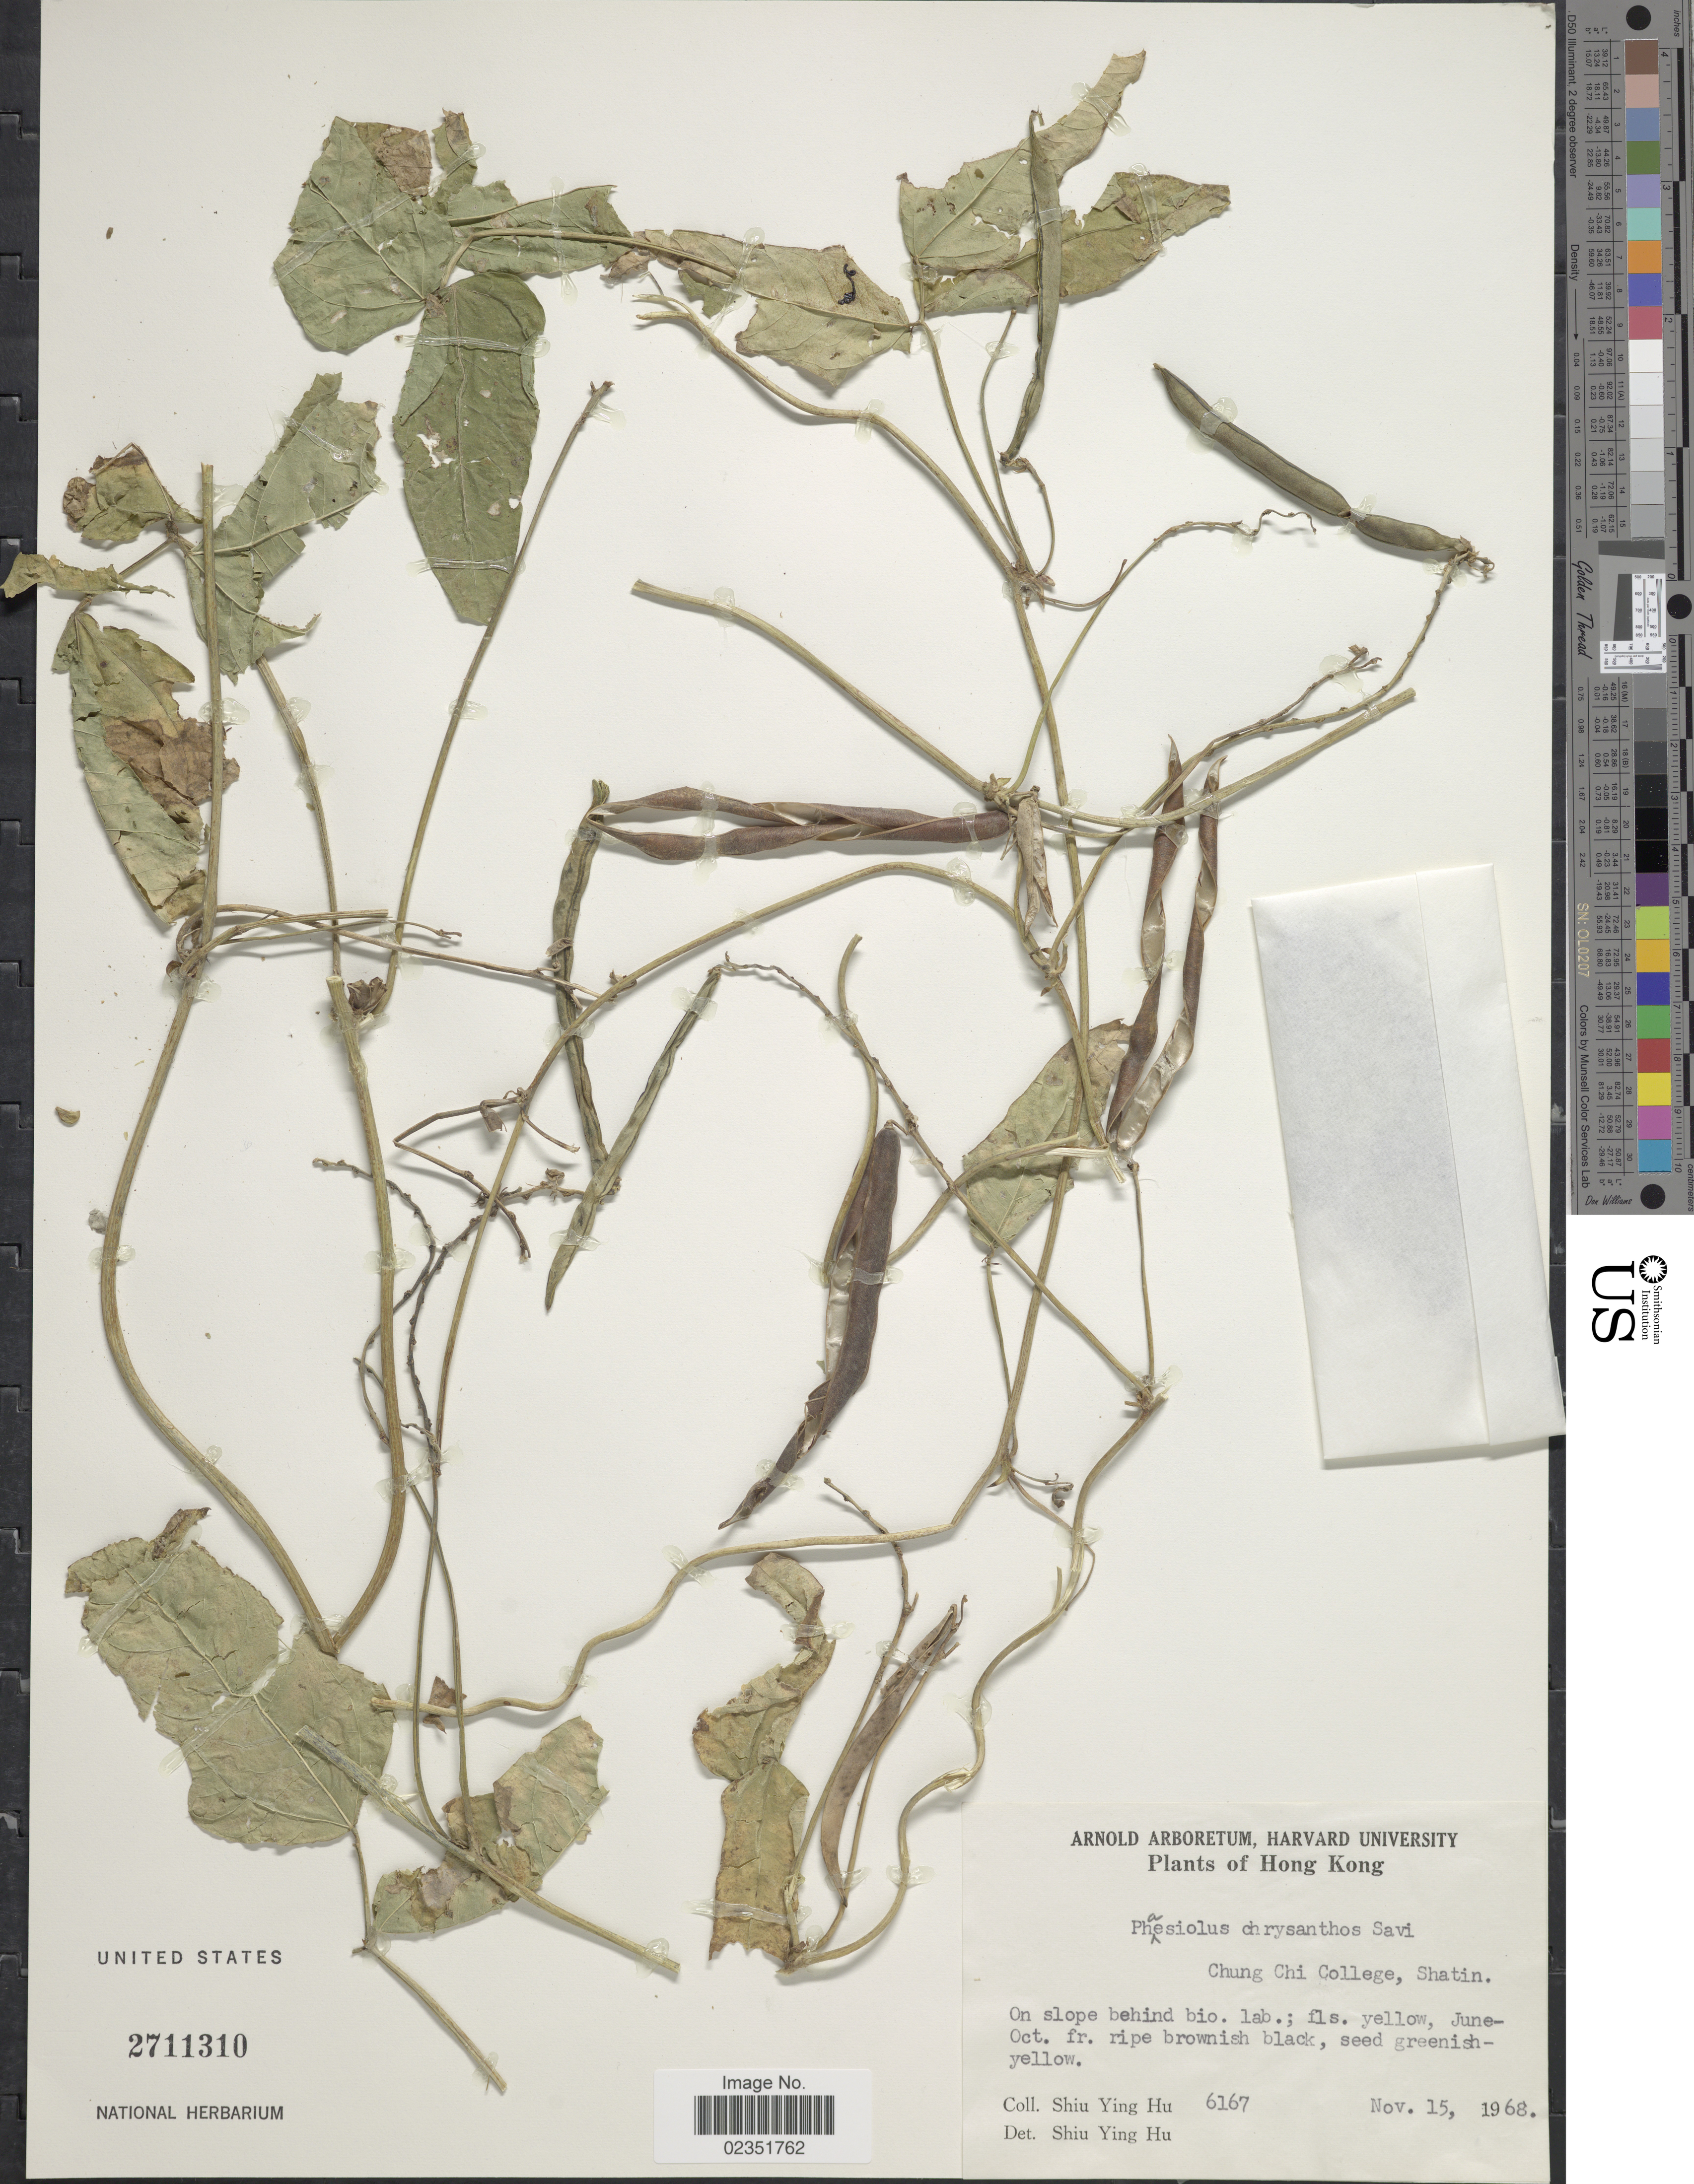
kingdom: Plantae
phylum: Tracheophyta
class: Magnoliopsida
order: Fabales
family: Fabaceae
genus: Phaseolus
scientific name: Phaseolus chrysanthos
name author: Savi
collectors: S. Y. Hu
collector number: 6167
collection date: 1968-11-15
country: China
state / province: Hong Kong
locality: Chung Chi College, Shatin, On slope behind bio. lab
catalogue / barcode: US 2711310